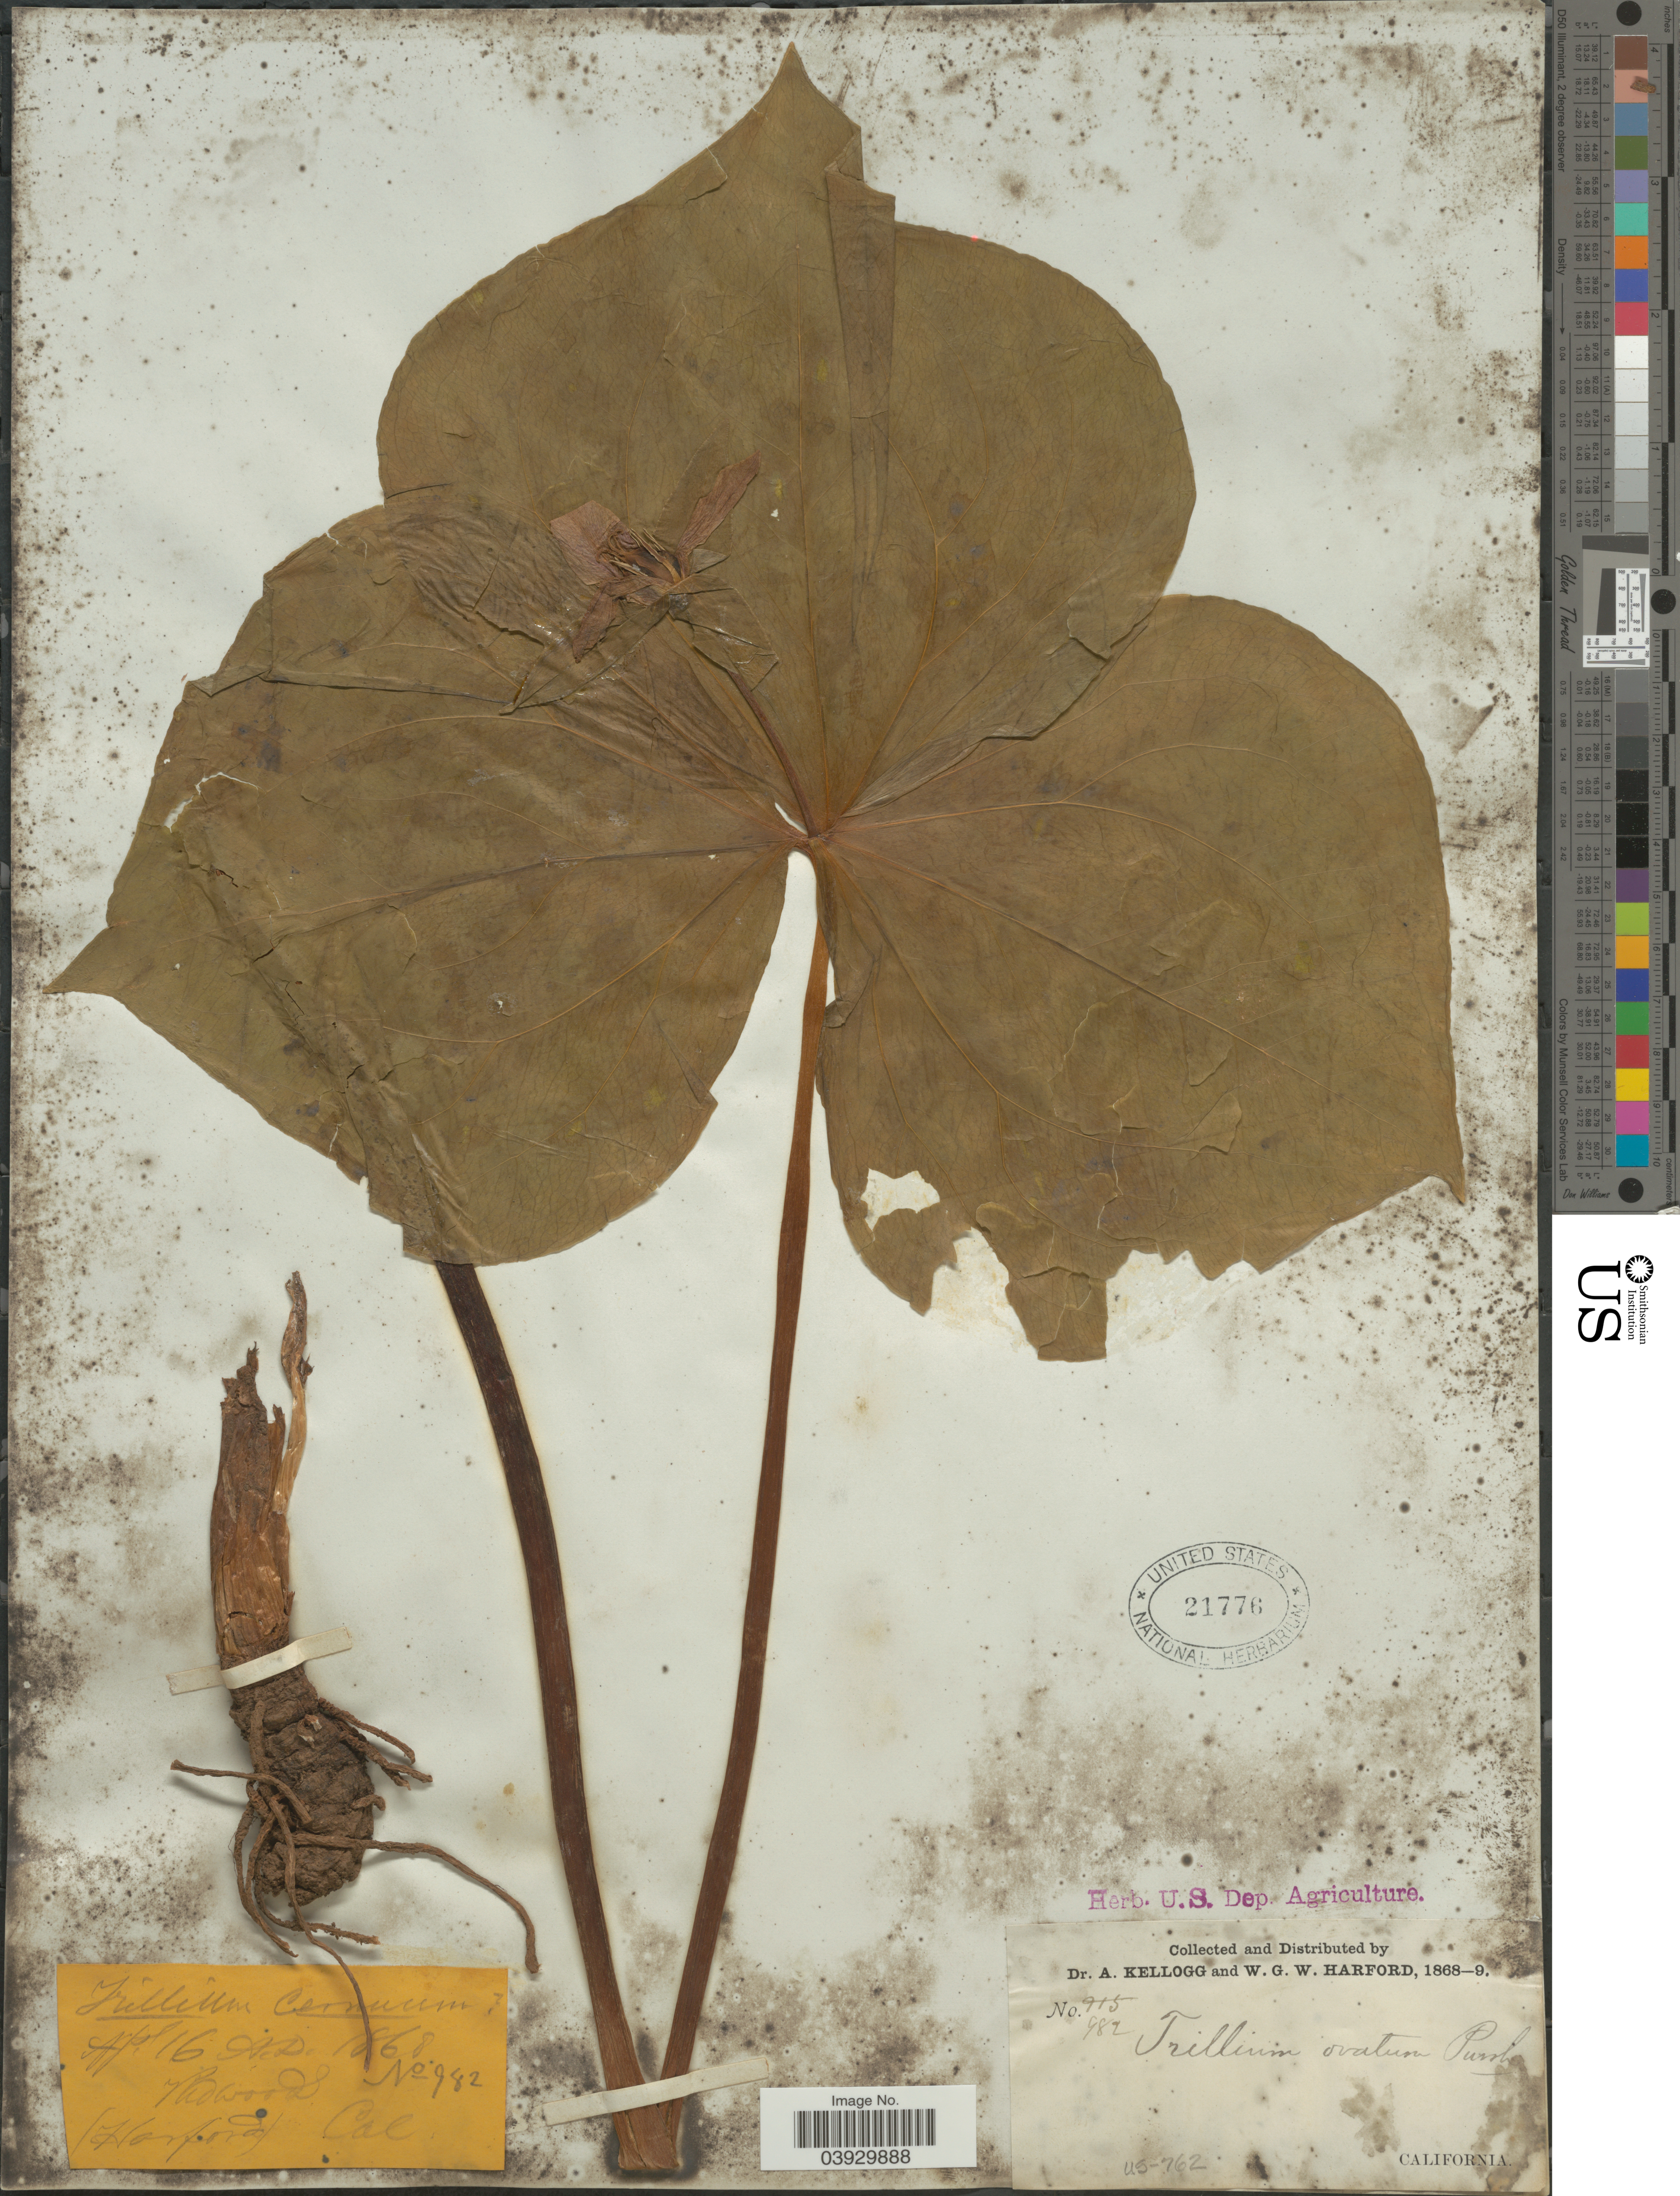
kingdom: Plantae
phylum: Tracheophyta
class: Liliopsida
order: Liliales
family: Melanthiaceae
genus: Trillium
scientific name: Trillium ovatum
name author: Pursh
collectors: A. Kellogg & W. G. W. Harford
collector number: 982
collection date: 1868-04-16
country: United States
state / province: California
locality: Harford.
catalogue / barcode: US 21776